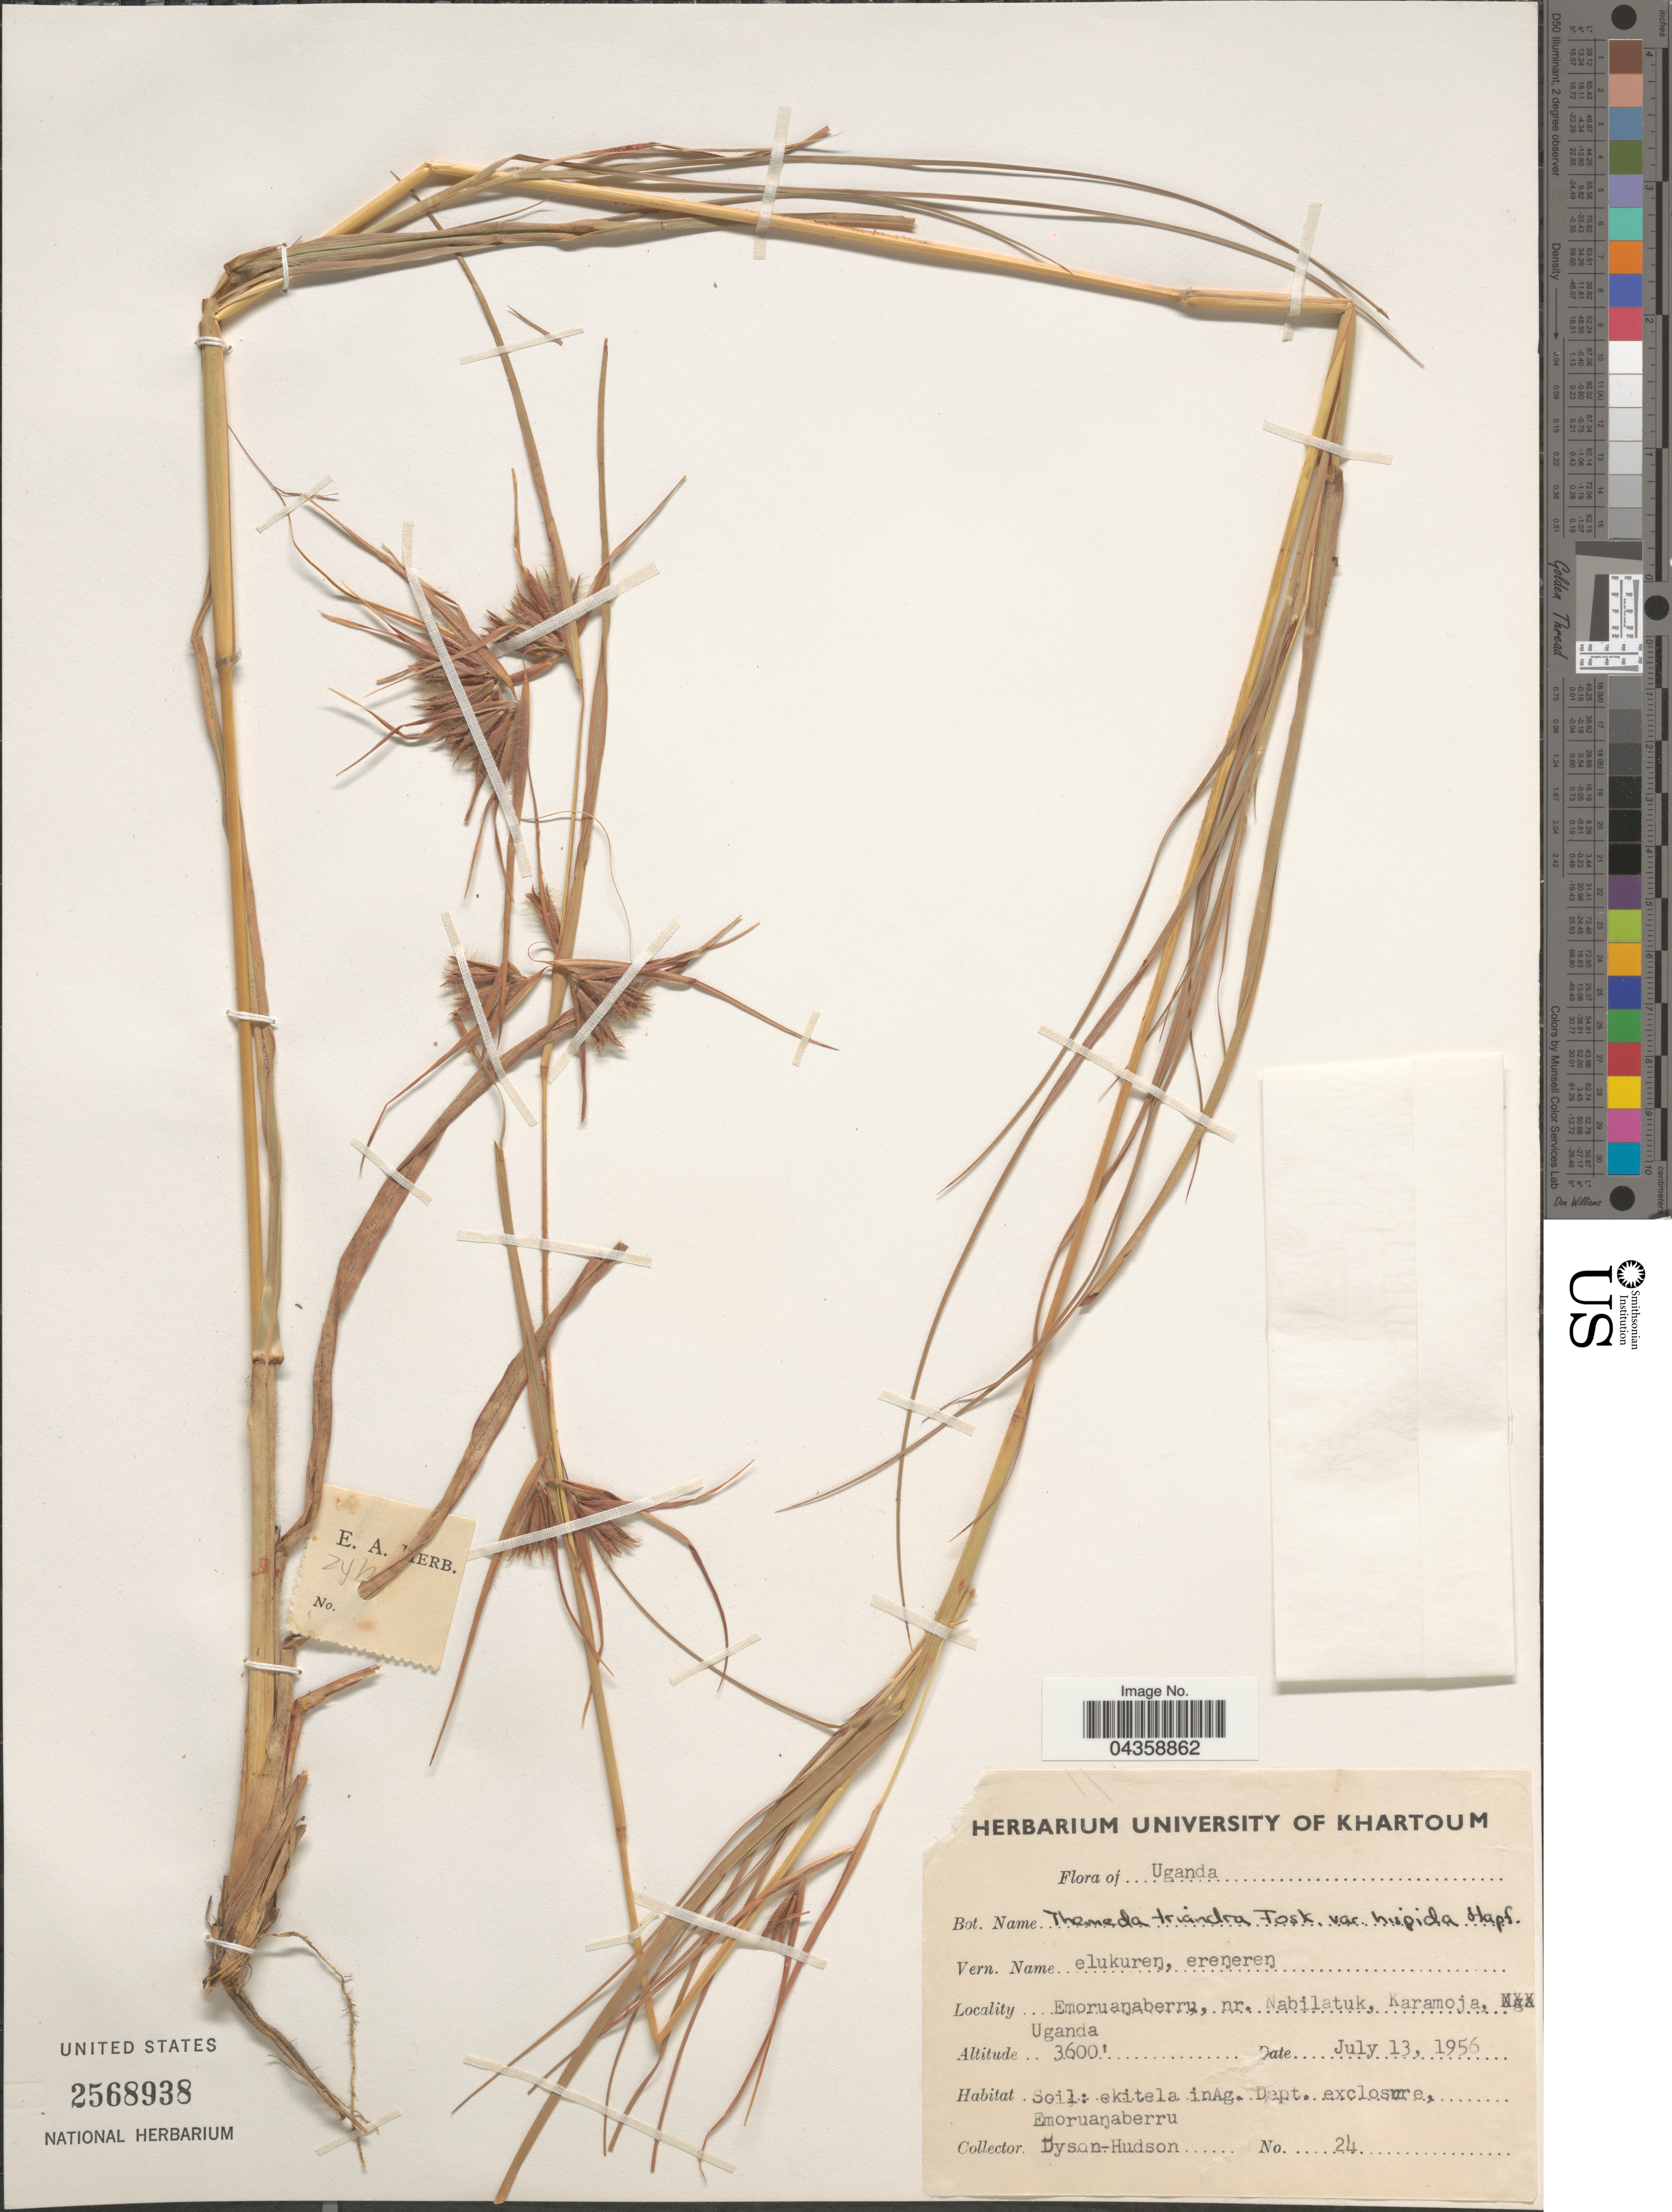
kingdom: Plantae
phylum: Tracheophyta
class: Liliopsida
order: Poales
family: Poaceae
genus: Themeda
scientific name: Themeda triandra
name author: Forssk.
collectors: Dyson-Hudson, --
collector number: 24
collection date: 1956-07-13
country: Uganda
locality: Emoruanaberru, nr. Nabilatuk, Karamoja.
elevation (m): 1097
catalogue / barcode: US 2568938